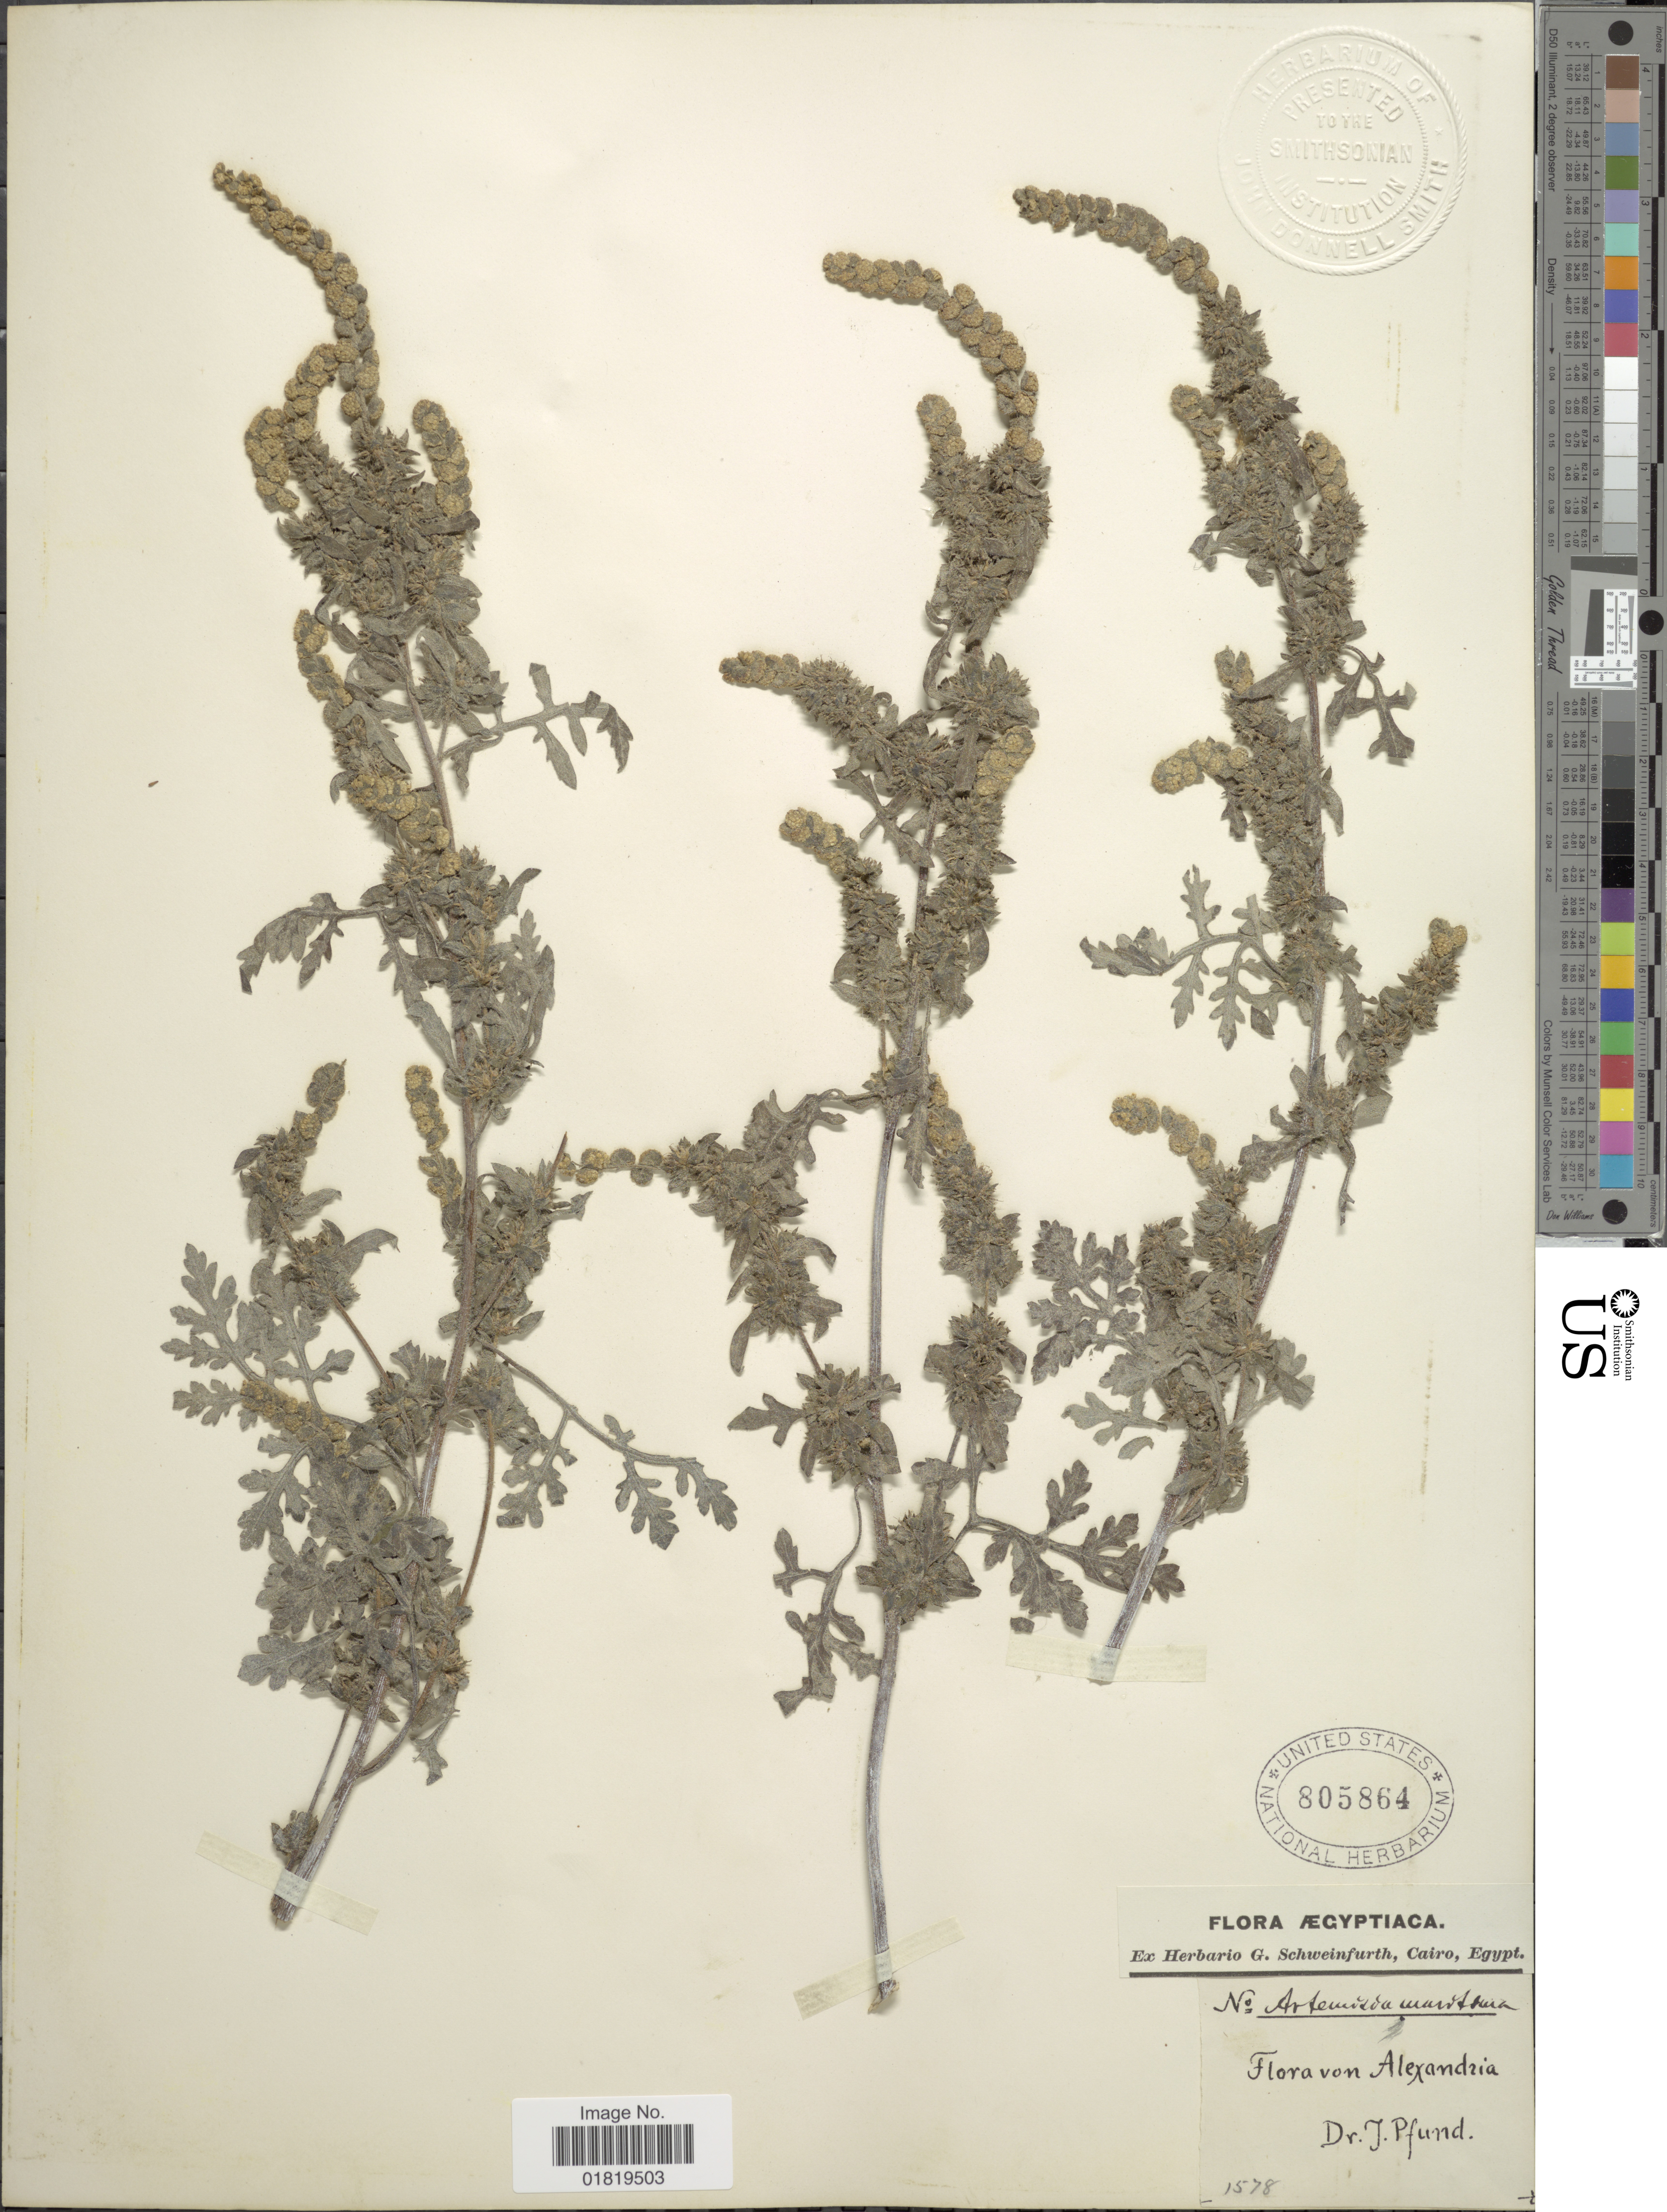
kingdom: Plantae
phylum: Tracheophyta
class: Magnoliopsida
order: Asterales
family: Asteraceae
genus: Artemisia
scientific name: Artemisia maritima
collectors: -. Pfund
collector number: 1578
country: Egypt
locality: Alexandria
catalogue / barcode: US 805864